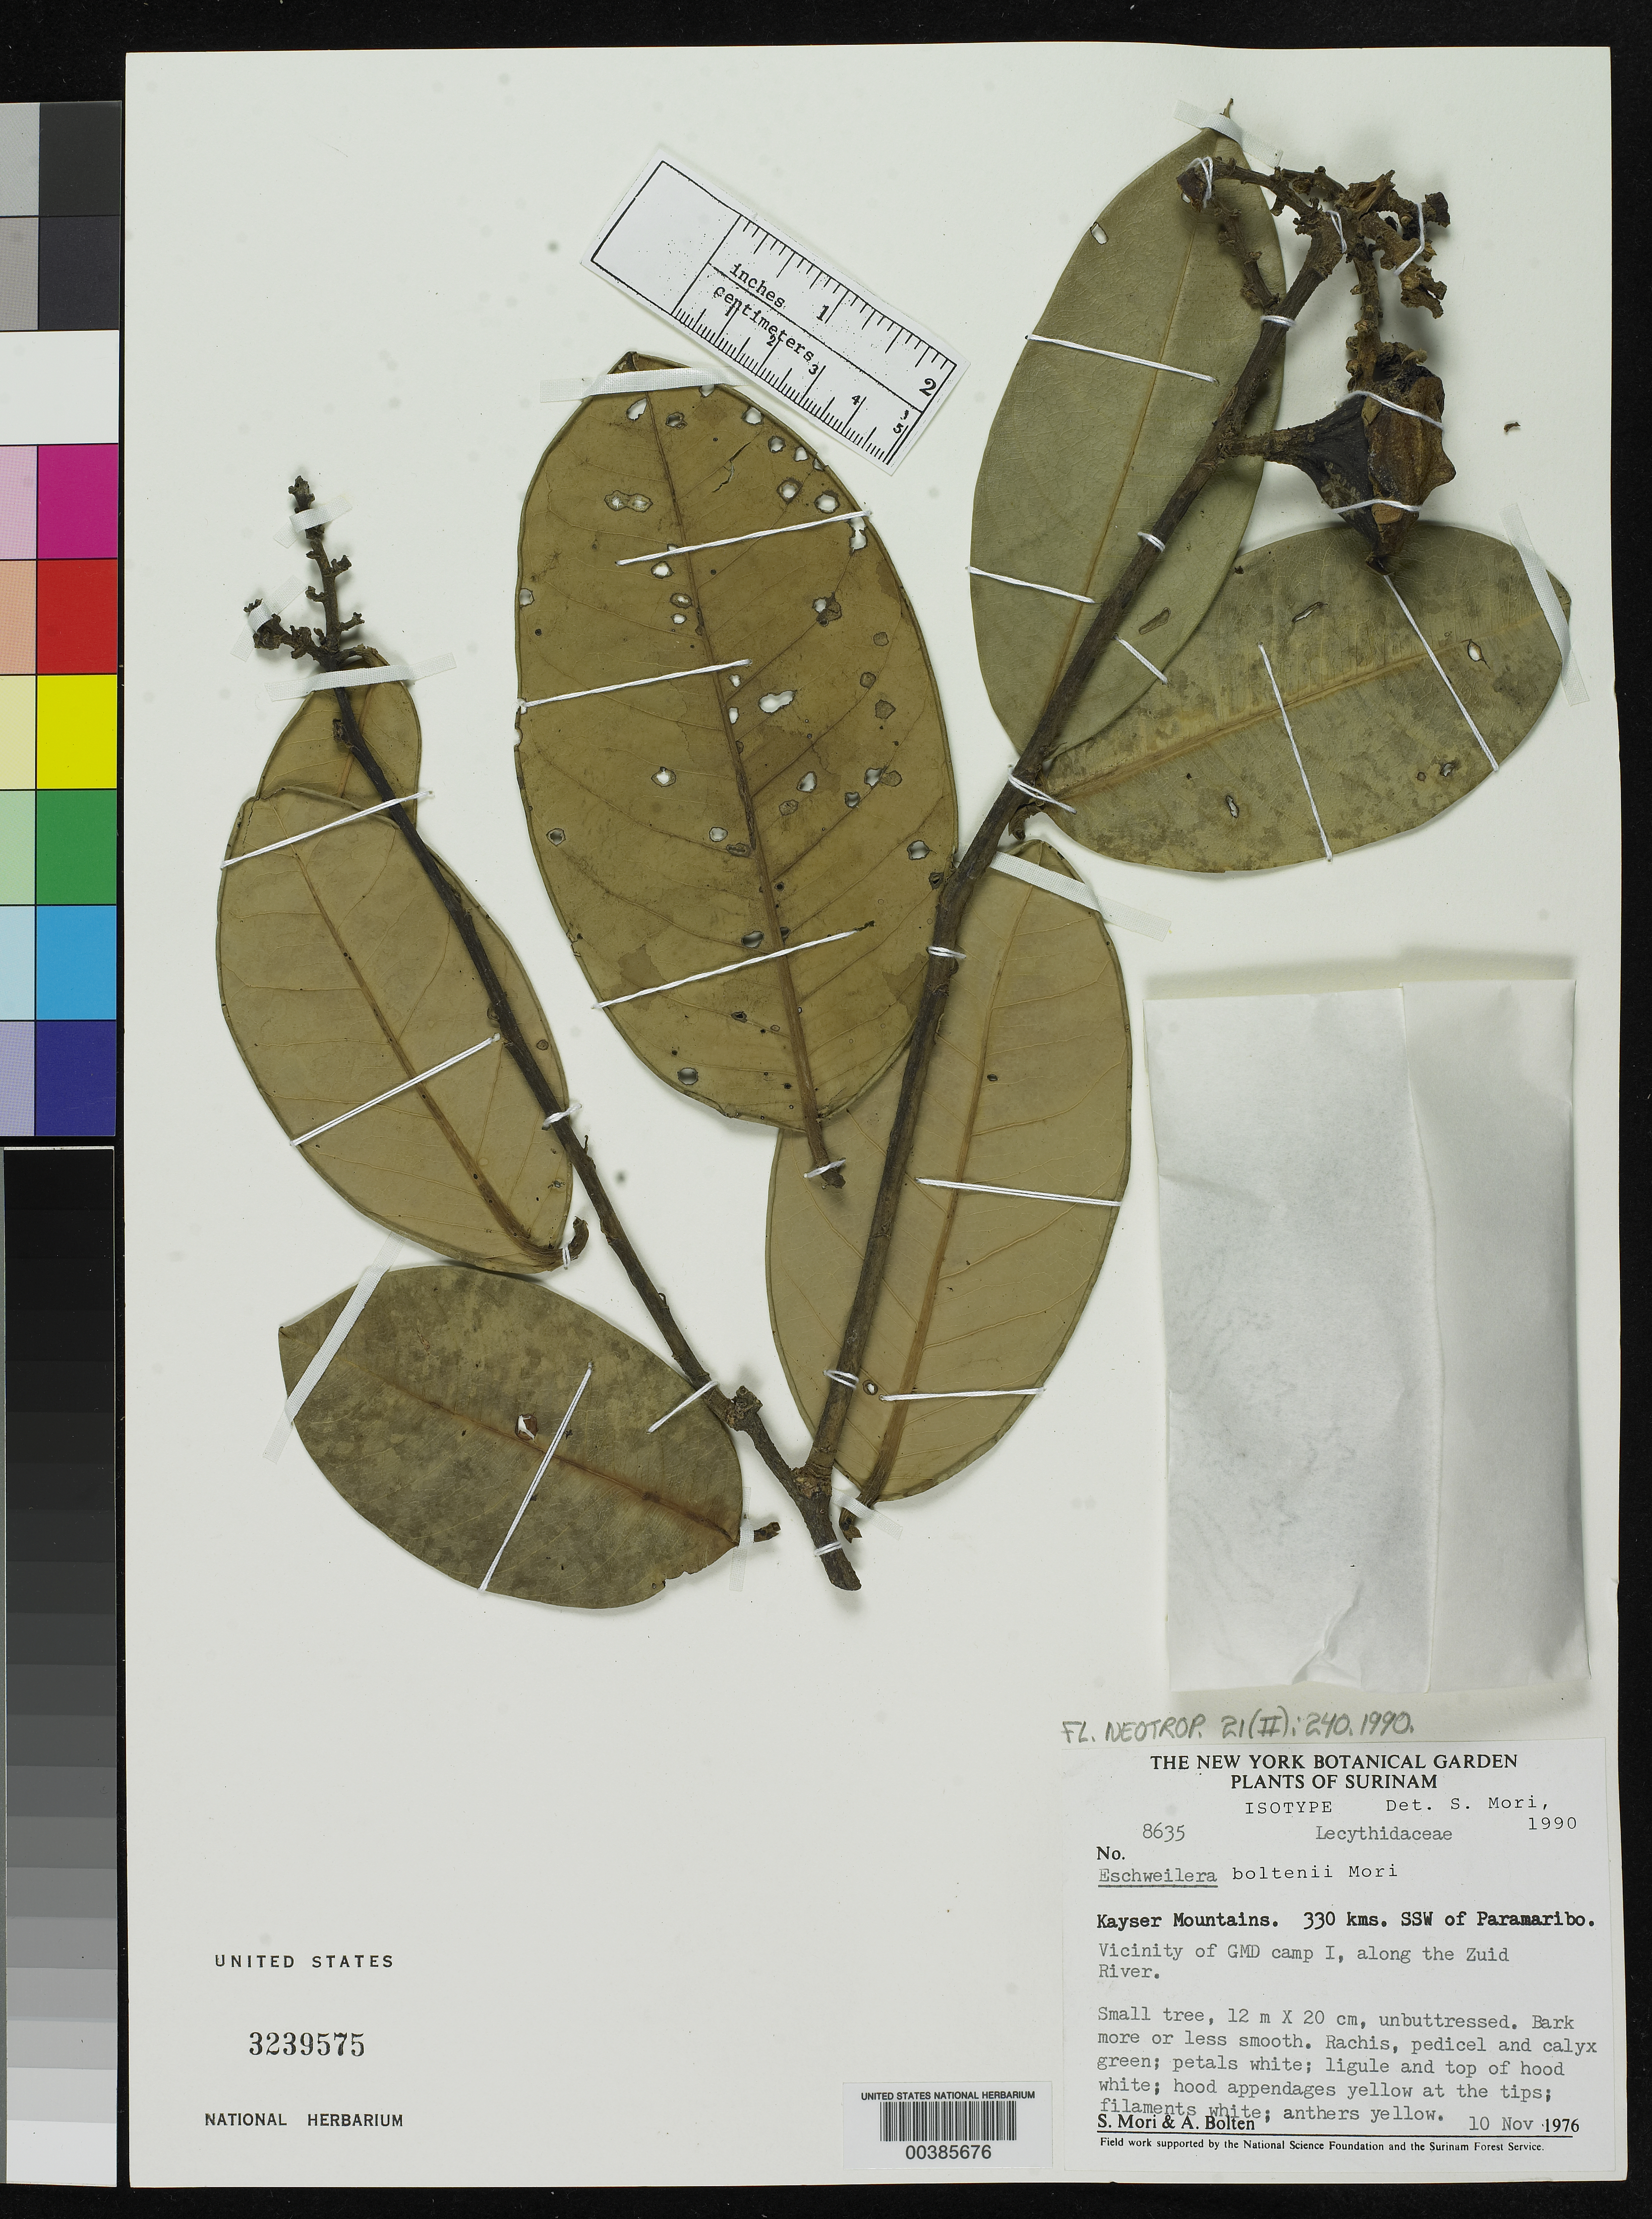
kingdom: Plantae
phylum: Tracheophyta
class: Magnoliopsida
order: Ericales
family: Lecythidaceae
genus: Eschweilera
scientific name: Eschweilera boltenii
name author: S.A. Mori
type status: Isotype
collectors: S. Mori & A. Bolten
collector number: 8635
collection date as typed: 10 Nov 1976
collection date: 1976-11-10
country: Suriname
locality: Kayser Mountains, 330 km SSW of Paramaribo, vicinity of GMD Camp I, along Zuid River.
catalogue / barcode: US 3239575